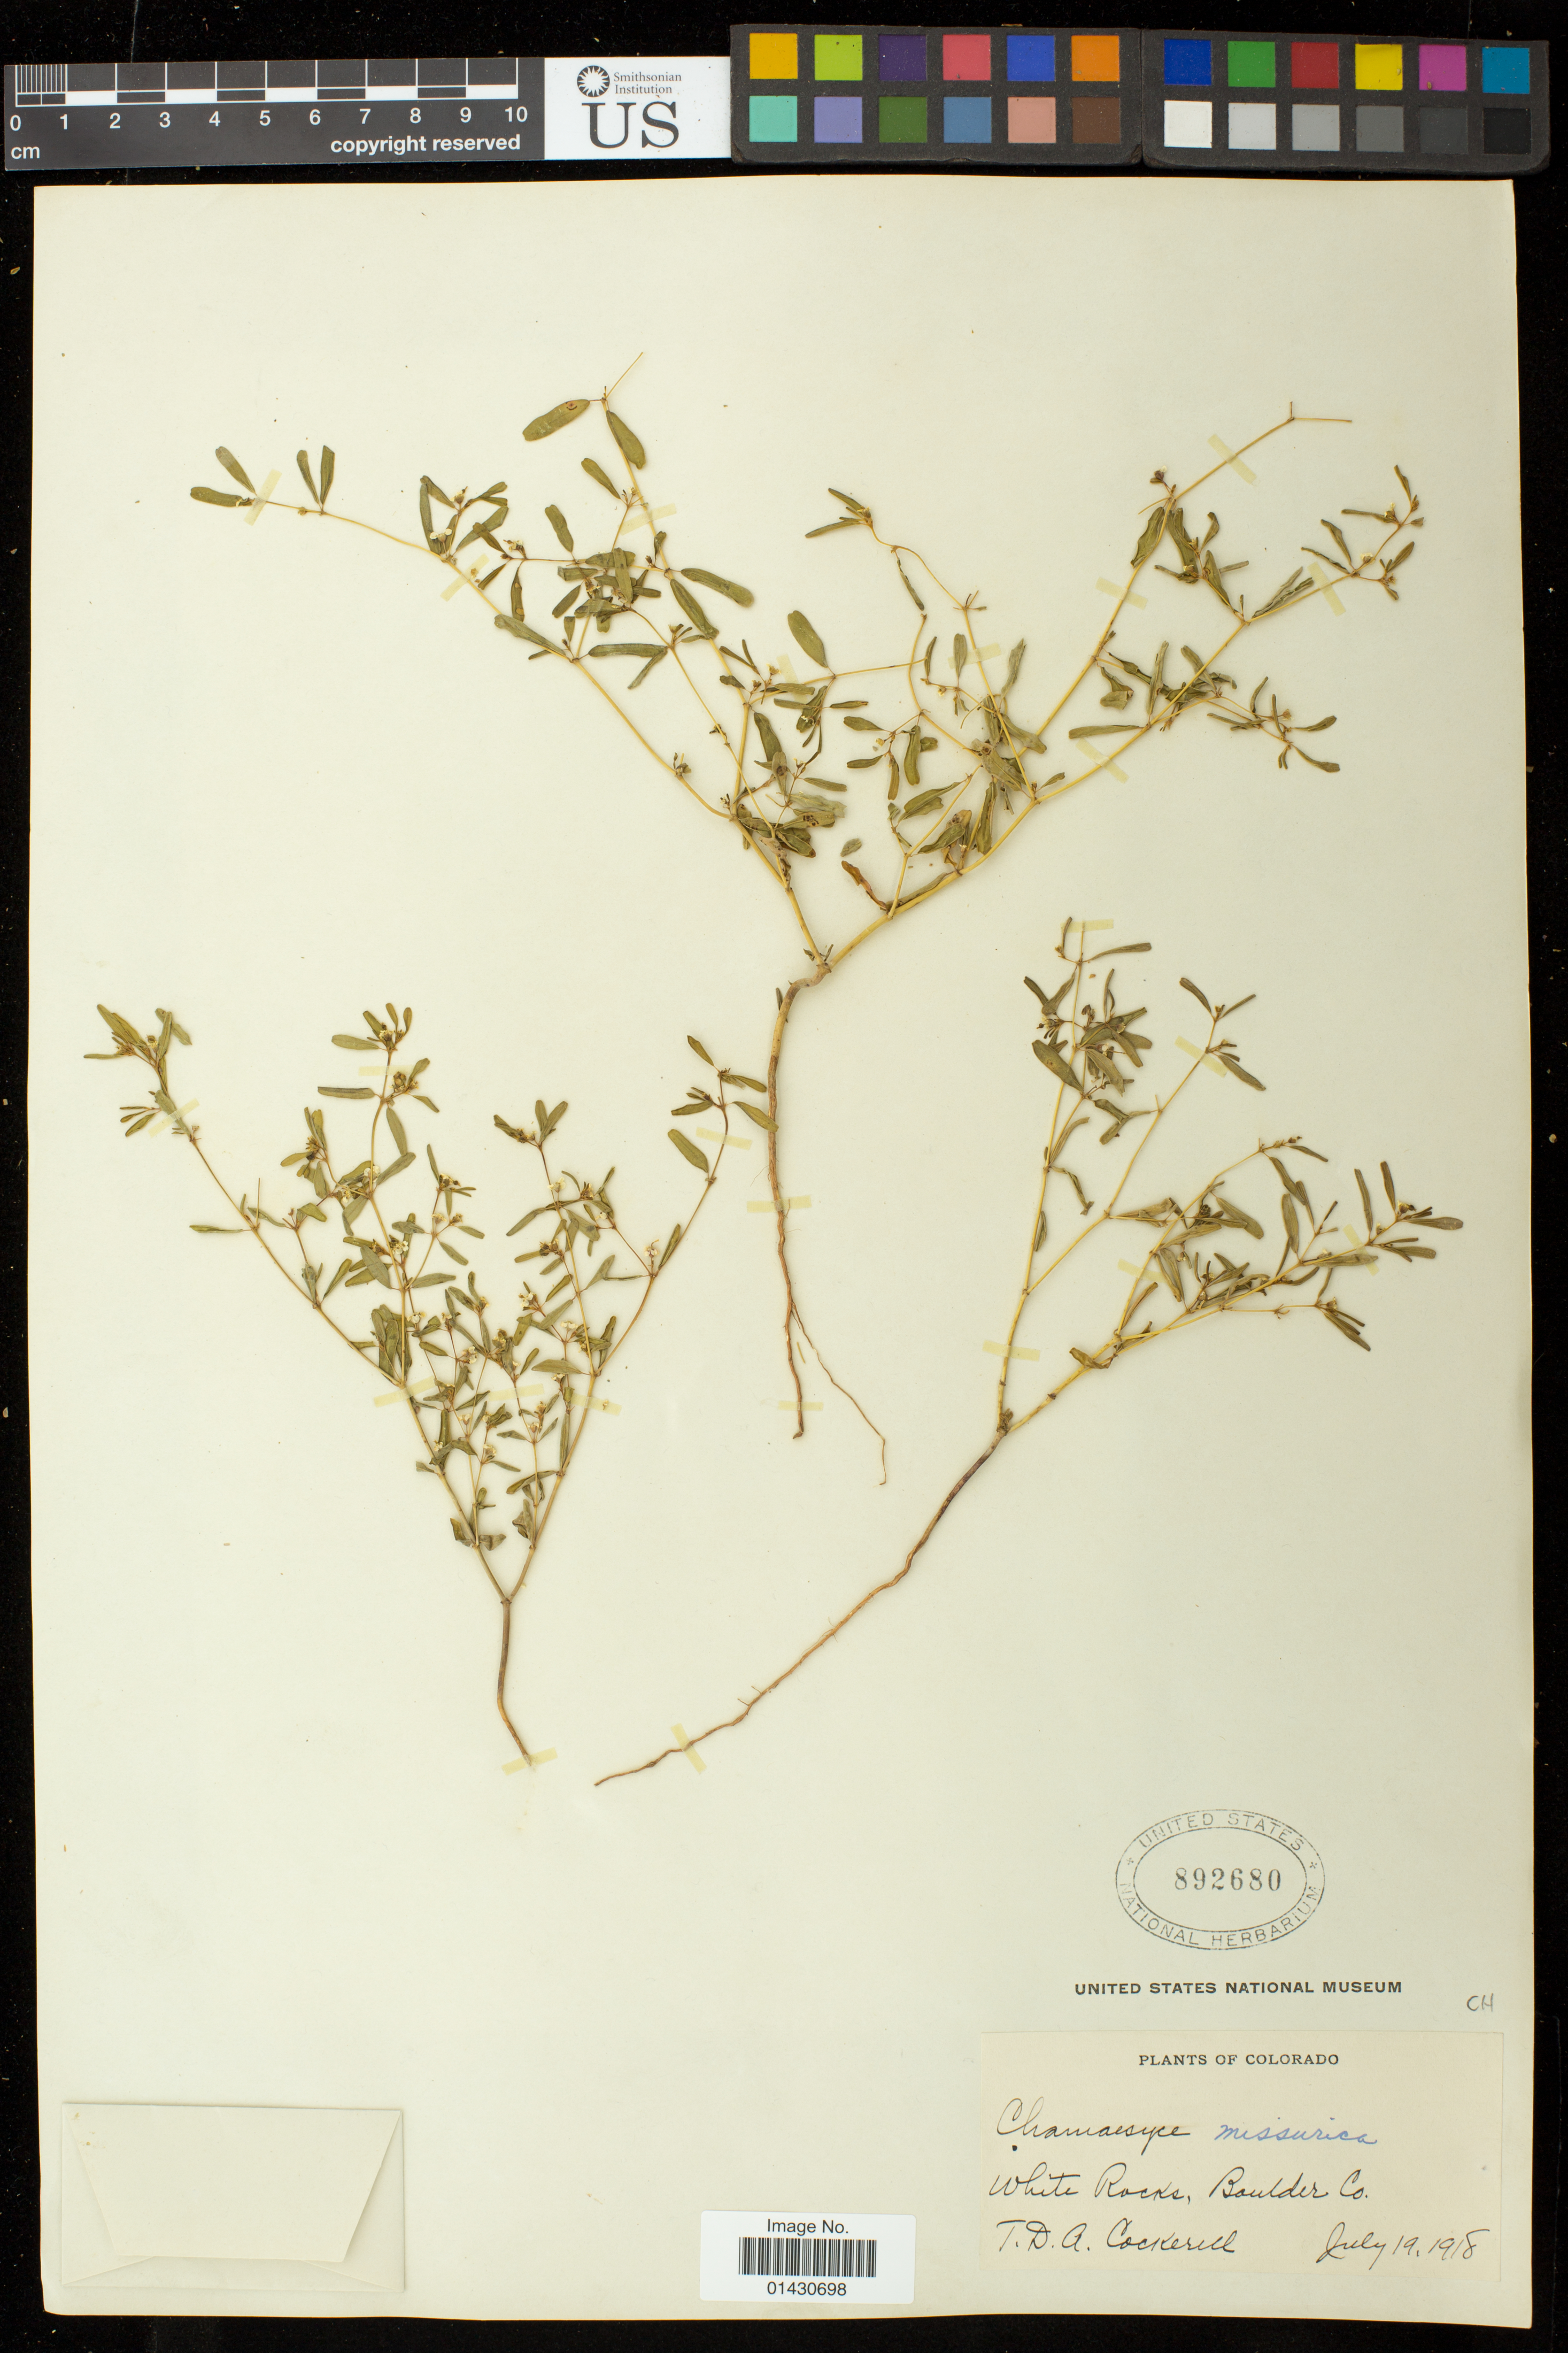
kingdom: Plantae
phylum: Tracheophyta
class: Magnoliopsida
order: Malpighiales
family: Euphorbiaceae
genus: Euphorbia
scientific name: Euphorbia missurica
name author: Raf.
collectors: T. Cockerell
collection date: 1918-07-19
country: United States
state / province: Colorado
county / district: Boulder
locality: White Rocks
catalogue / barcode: US 892680